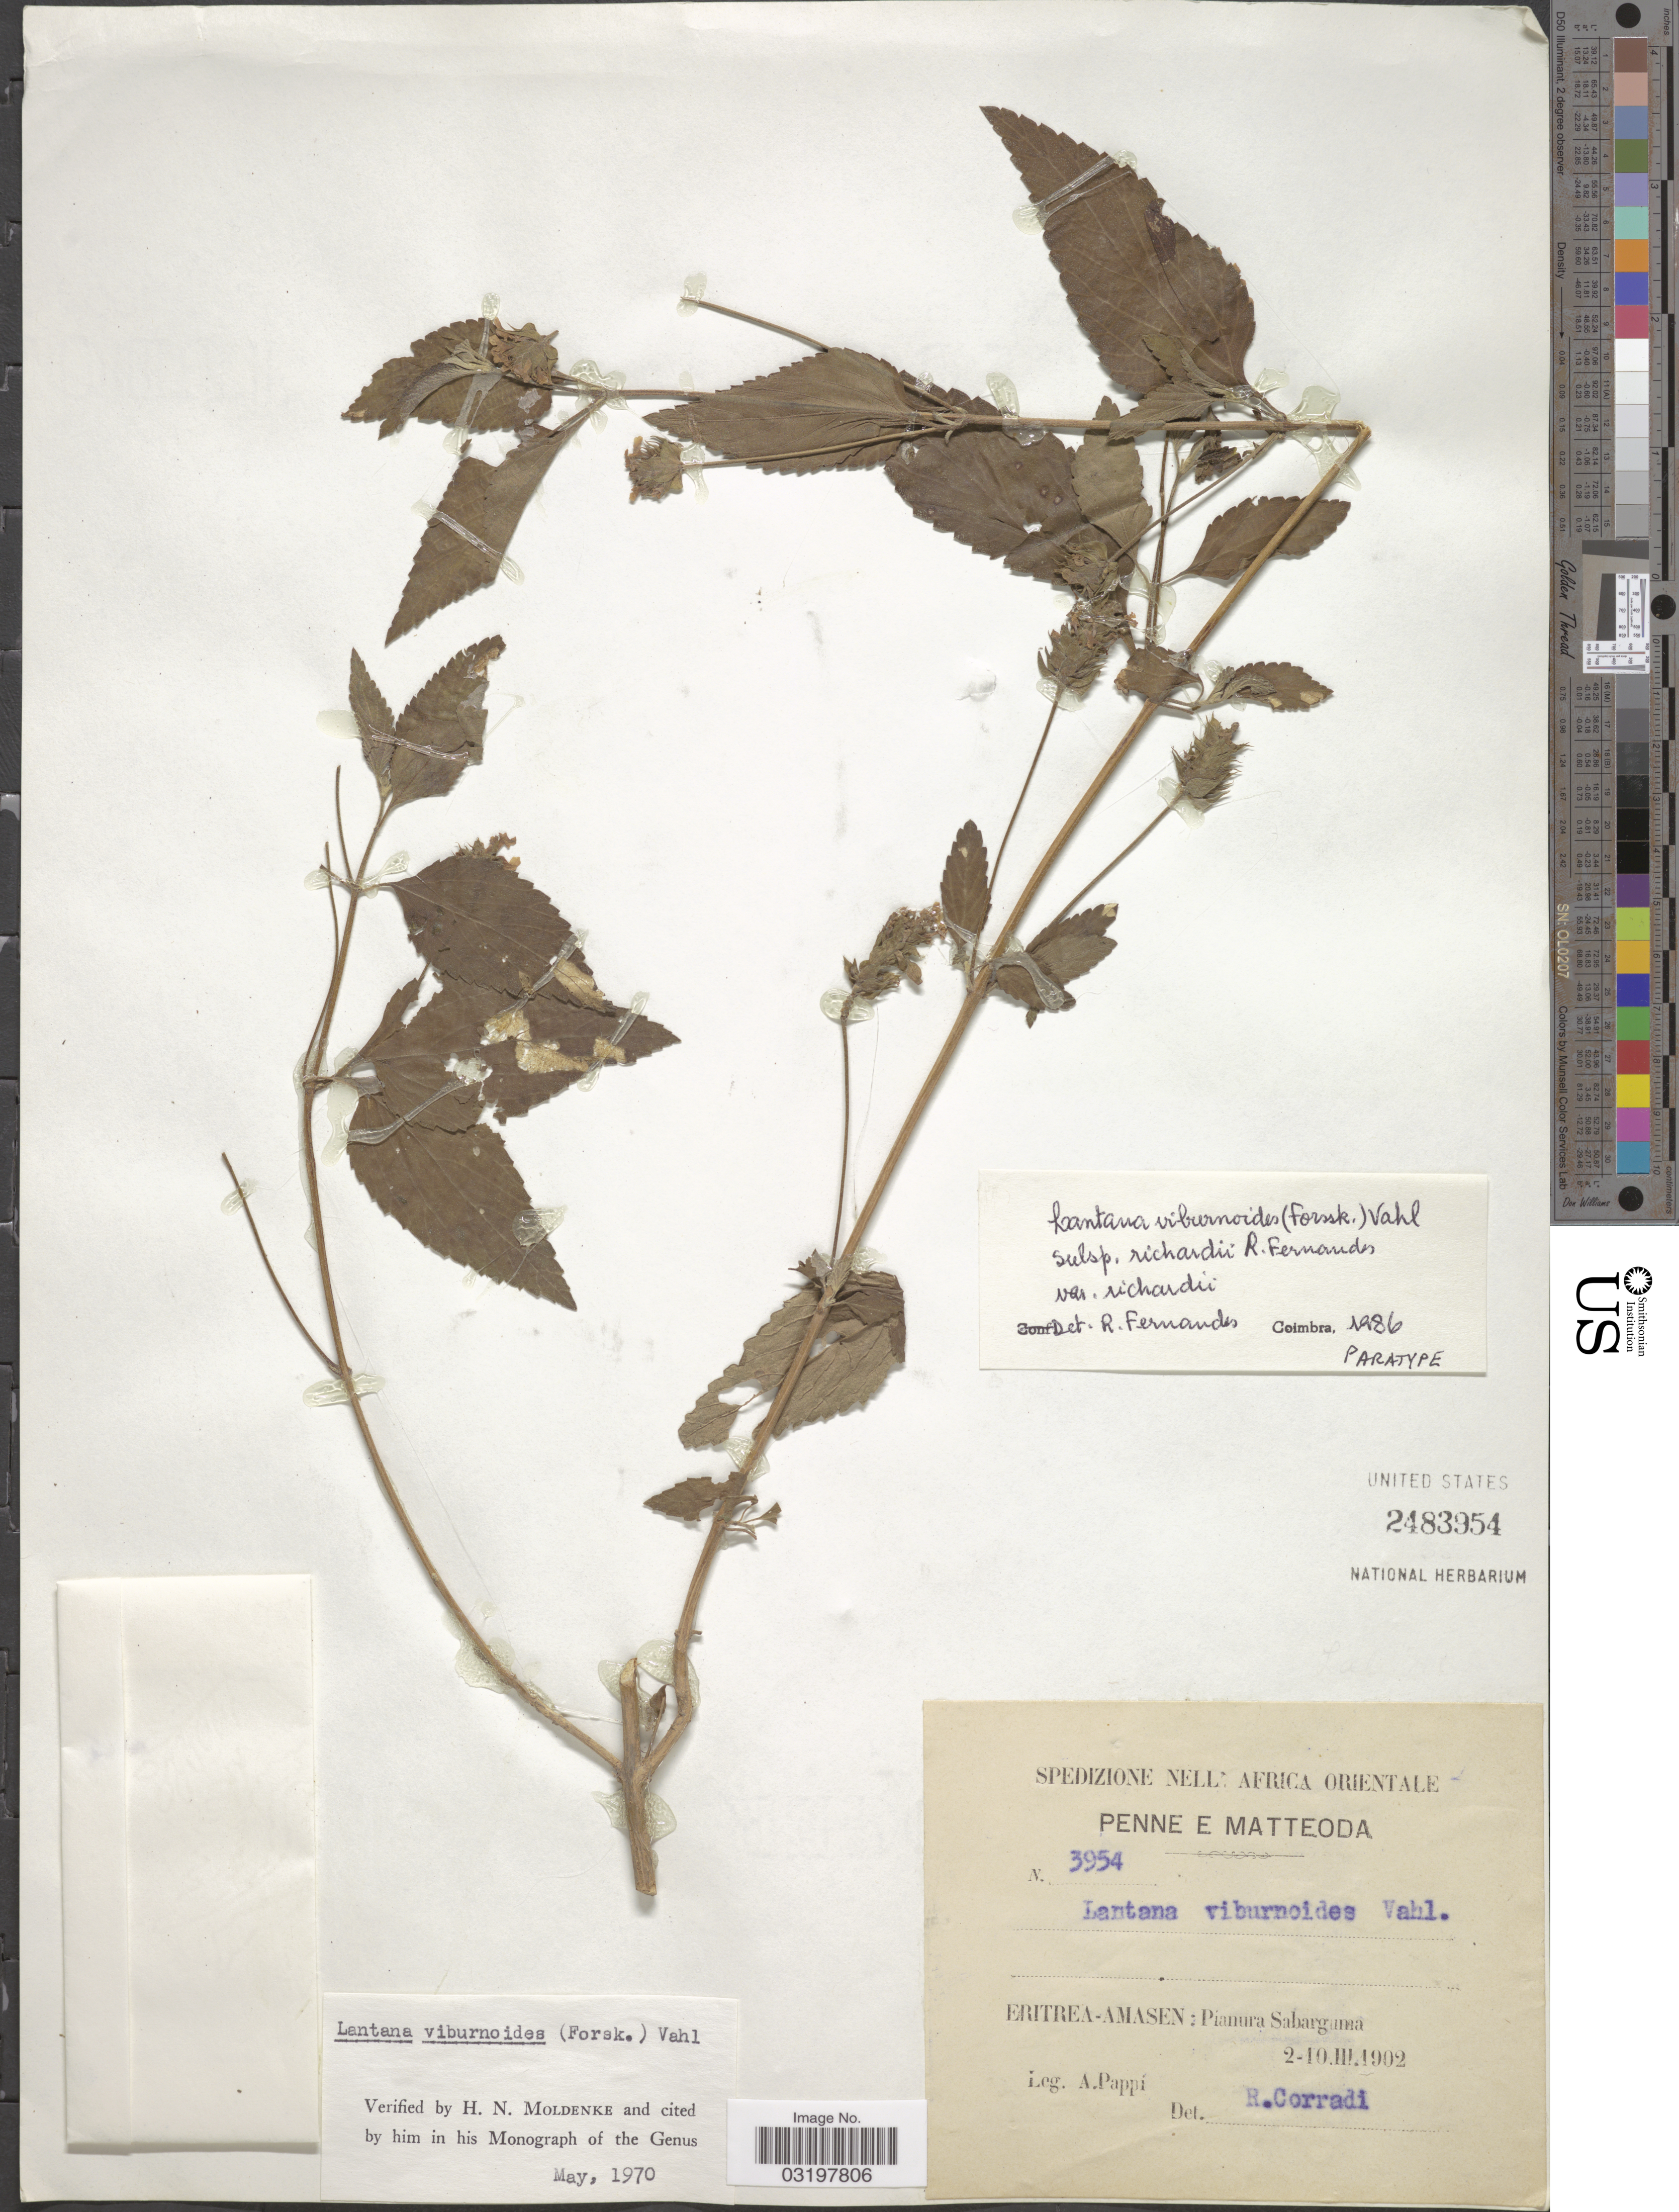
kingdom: Plantae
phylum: Tracheophyta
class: Magnoliopsida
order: Lamiales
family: Verbenaceae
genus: Lantana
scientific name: Lantana viburnoides var. richardii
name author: R. Fern.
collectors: A. Pappi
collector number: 3954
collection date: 1902-03-02/1902-03-10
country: Eritrea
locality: Penne e Matteoda, Eritrea-Amasen: Pianura Sabarguma.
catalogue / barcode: US 2483954